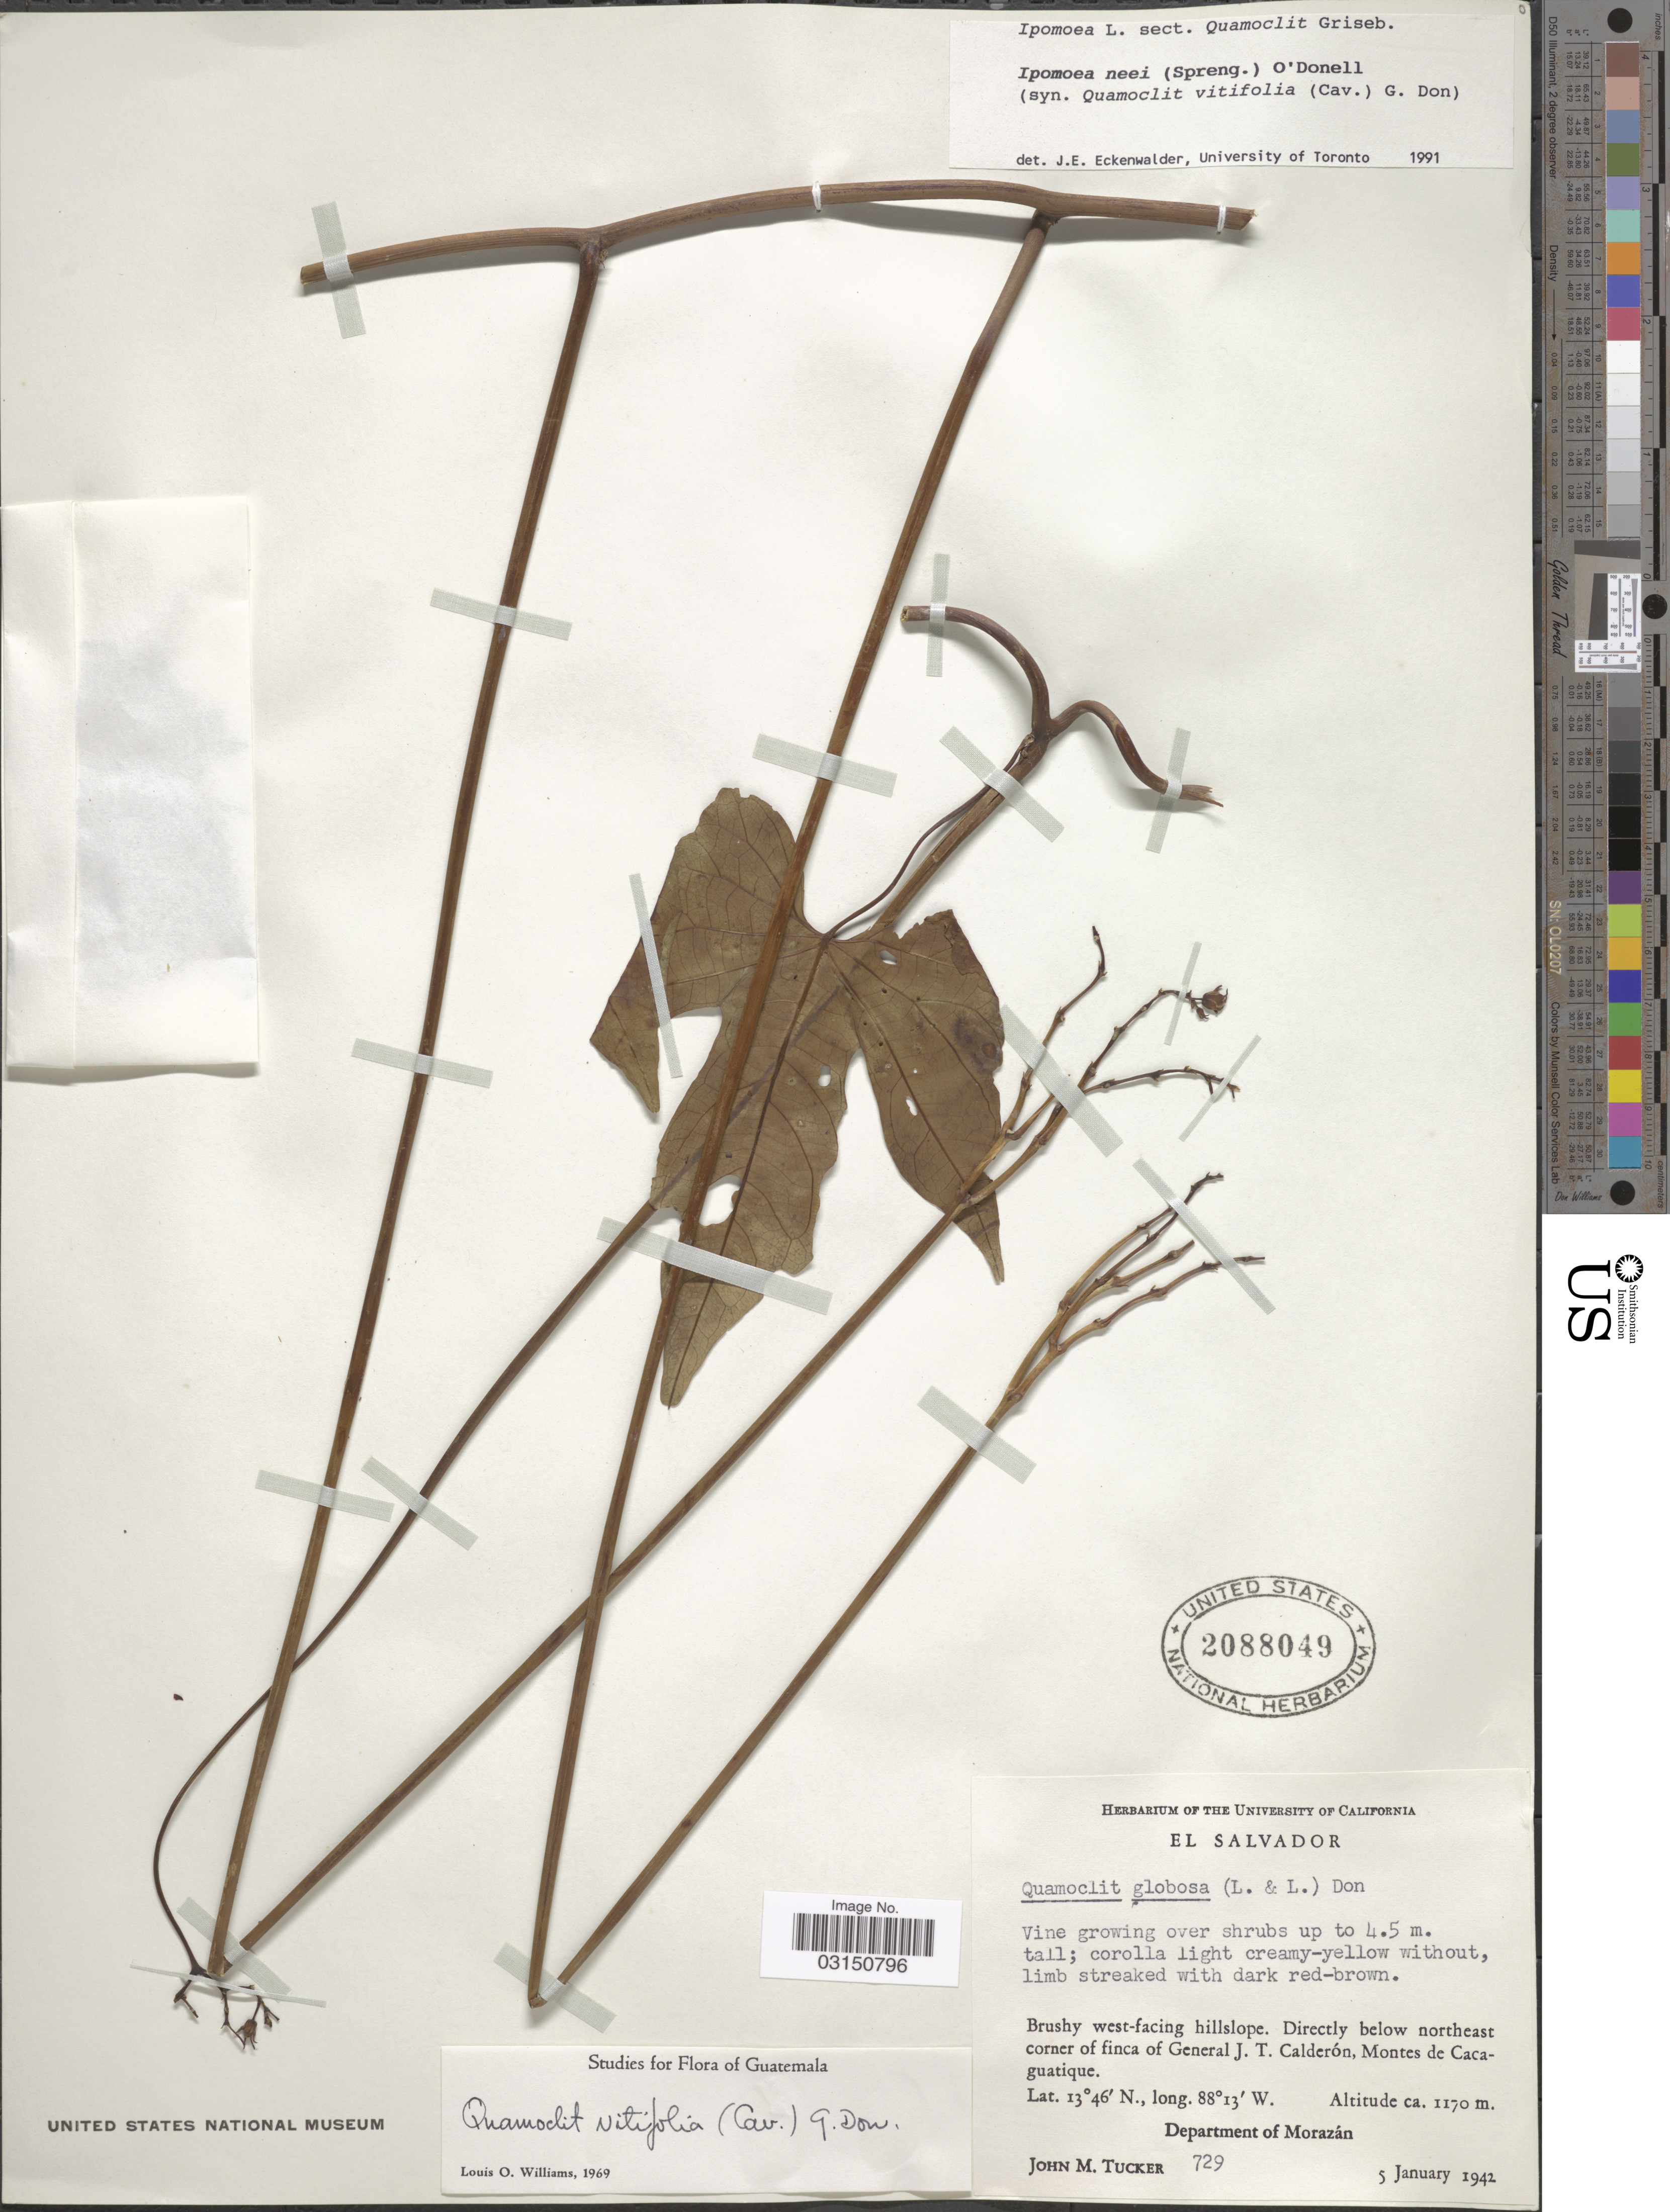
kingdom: Plantae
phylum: Tracheophyta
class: Magnoliopsida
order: Solanales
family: Convolvulaceae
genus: Ipomoea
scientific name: Ipomoea neei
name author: (Spreng.) O'Donell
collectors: J. M. Tucker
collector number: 729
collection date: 1942-01-05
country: El Salvador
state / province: Morazan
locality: Directly below northeast corner of finca of General J. T. Calderón, Montes de Cacaguatique. Department of Morazán.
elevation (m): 1170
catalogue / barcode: US 2088049